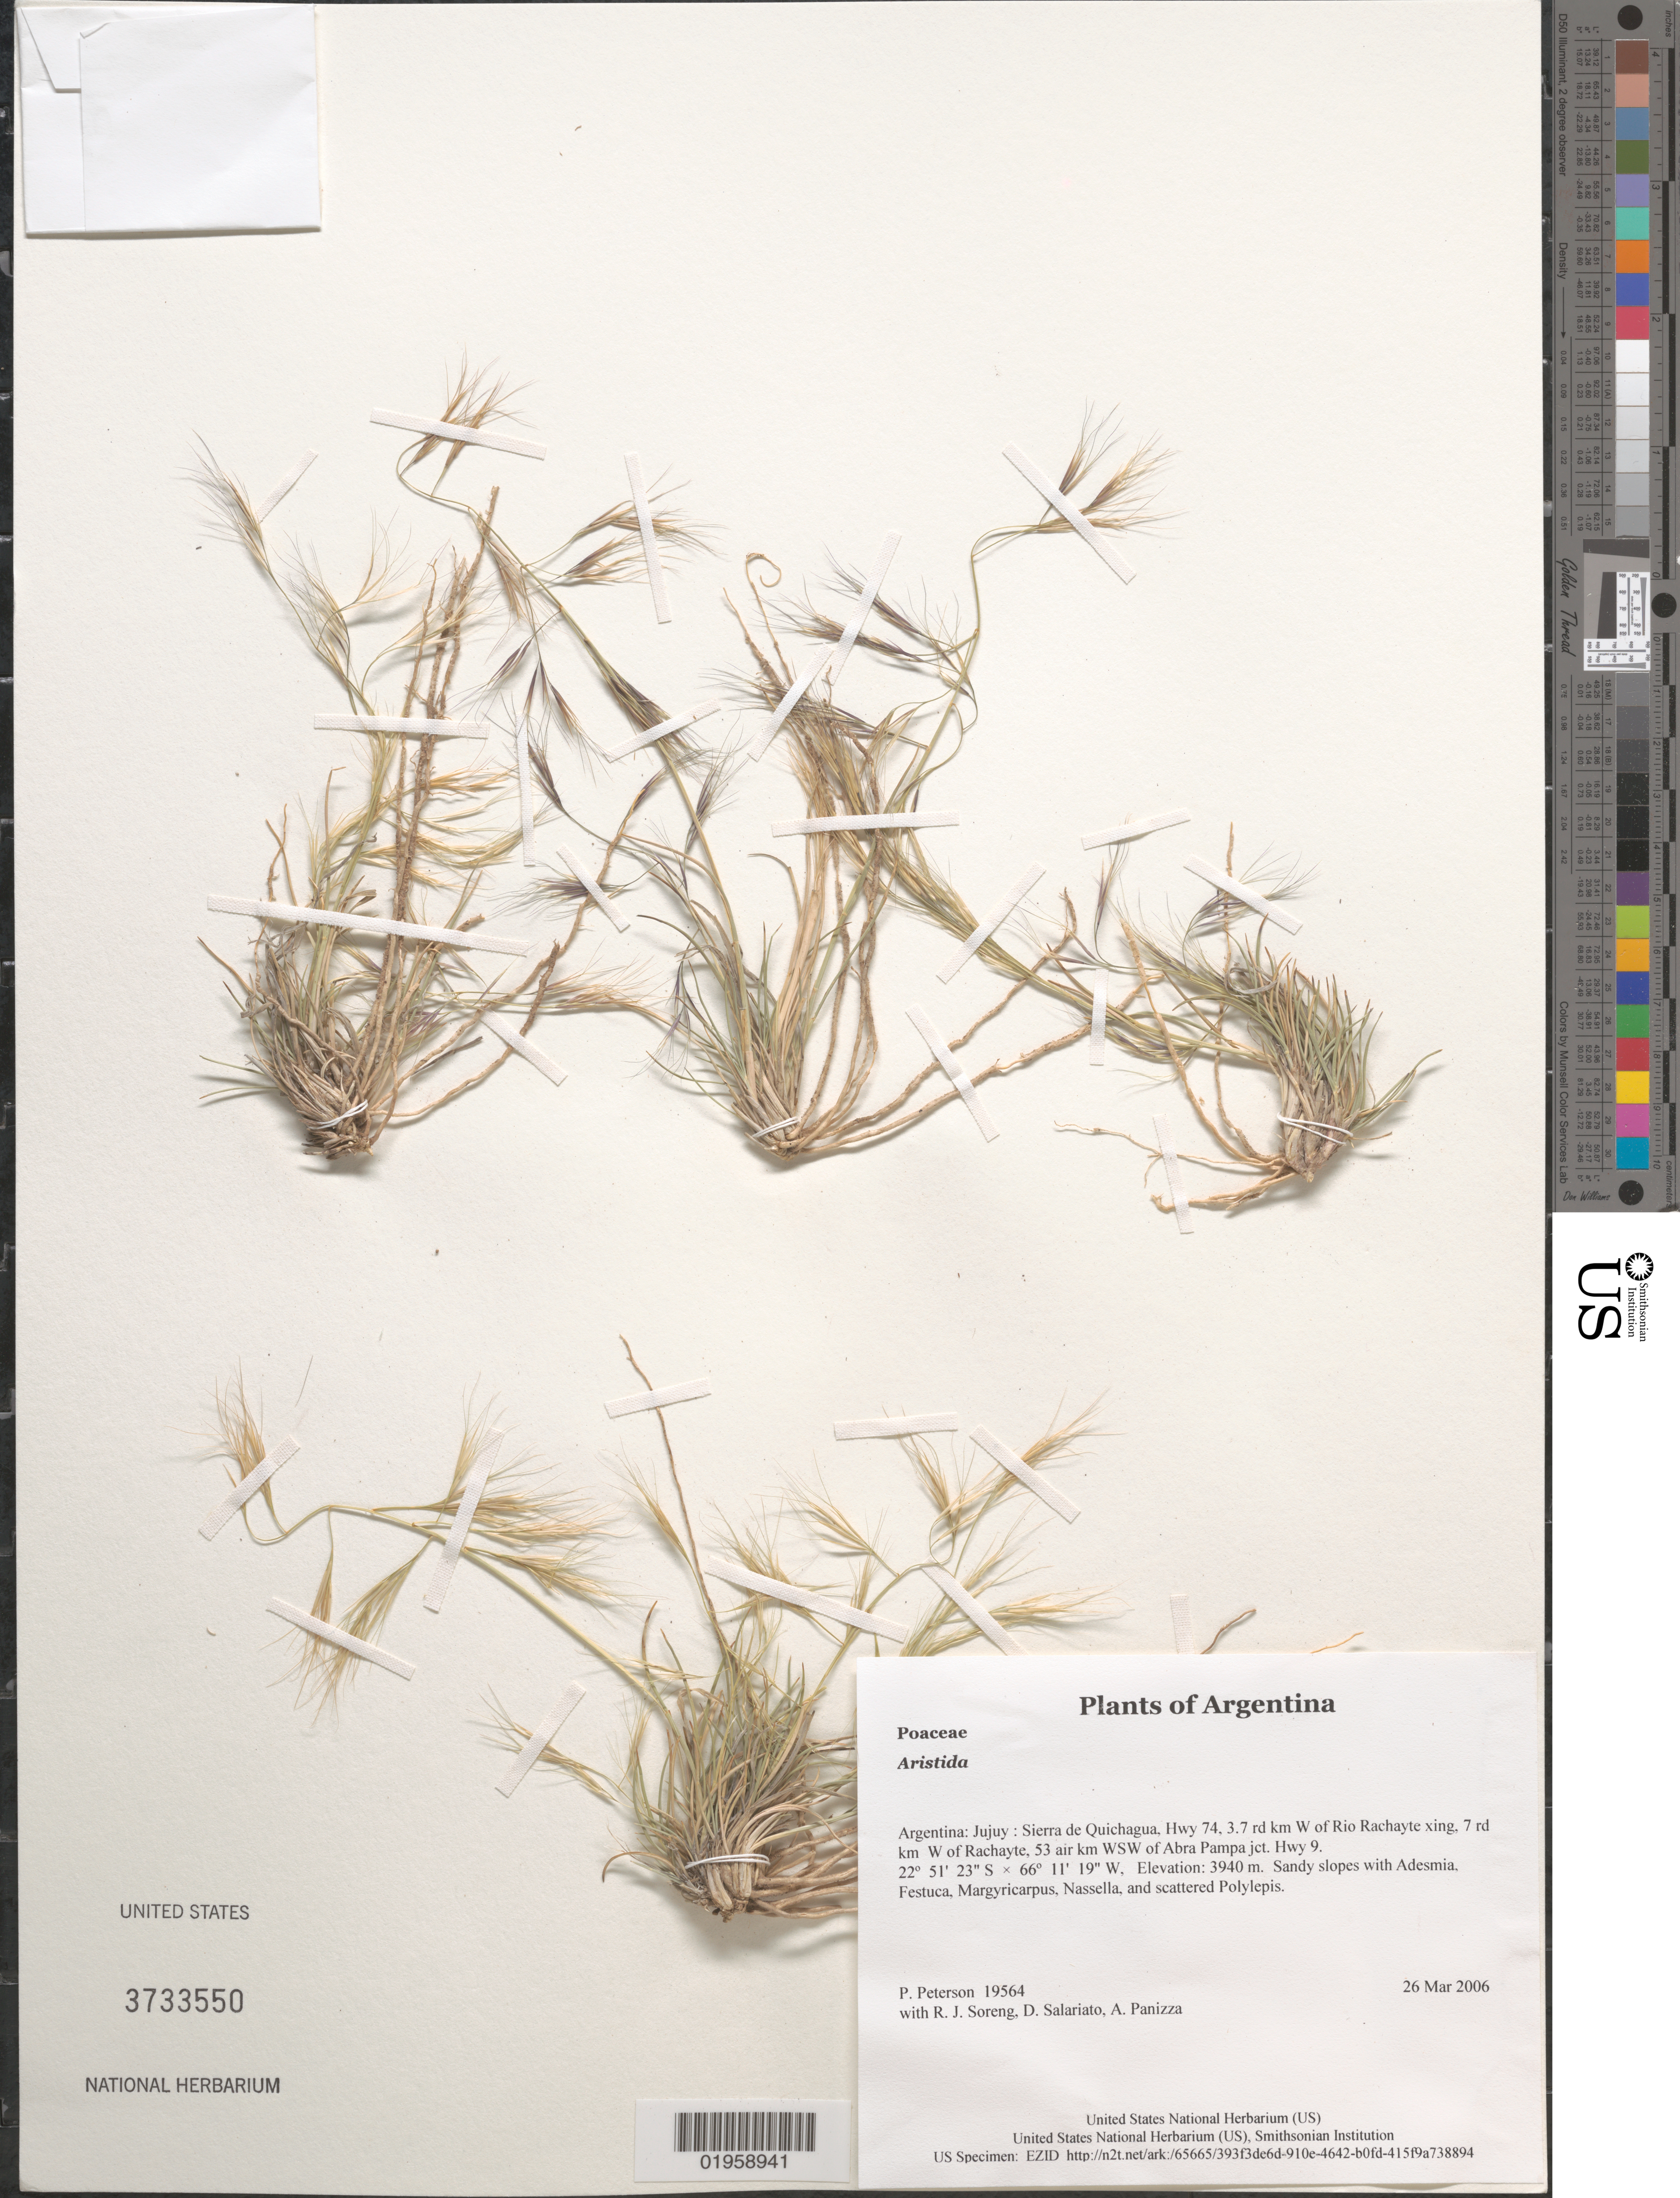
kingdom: Plantae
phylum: Tracheophyta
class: Liliopsida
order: Poales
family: Poaceae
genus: Aristida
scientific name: Aristida sp.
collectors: P. M. Peterson, R. J. Soreng, D. Salariato & A. Panizza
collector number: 19564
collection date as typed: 26 Mar 2006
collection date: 2006-03-26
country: Argentina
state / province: Jujuy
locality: Sierra de Quichagua, Hwy 74, 3.7 rd km W of Rio Rachayte xing, 7 rd km W of Rachayte, 53 air km WSW of Abra Pampa jct. Hwy 9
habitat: Sandy slopes with Adesmia, Festuca, Margyricarpus, Nassella, and scattered Polylepis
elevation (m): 3940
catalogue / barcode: US 3733550